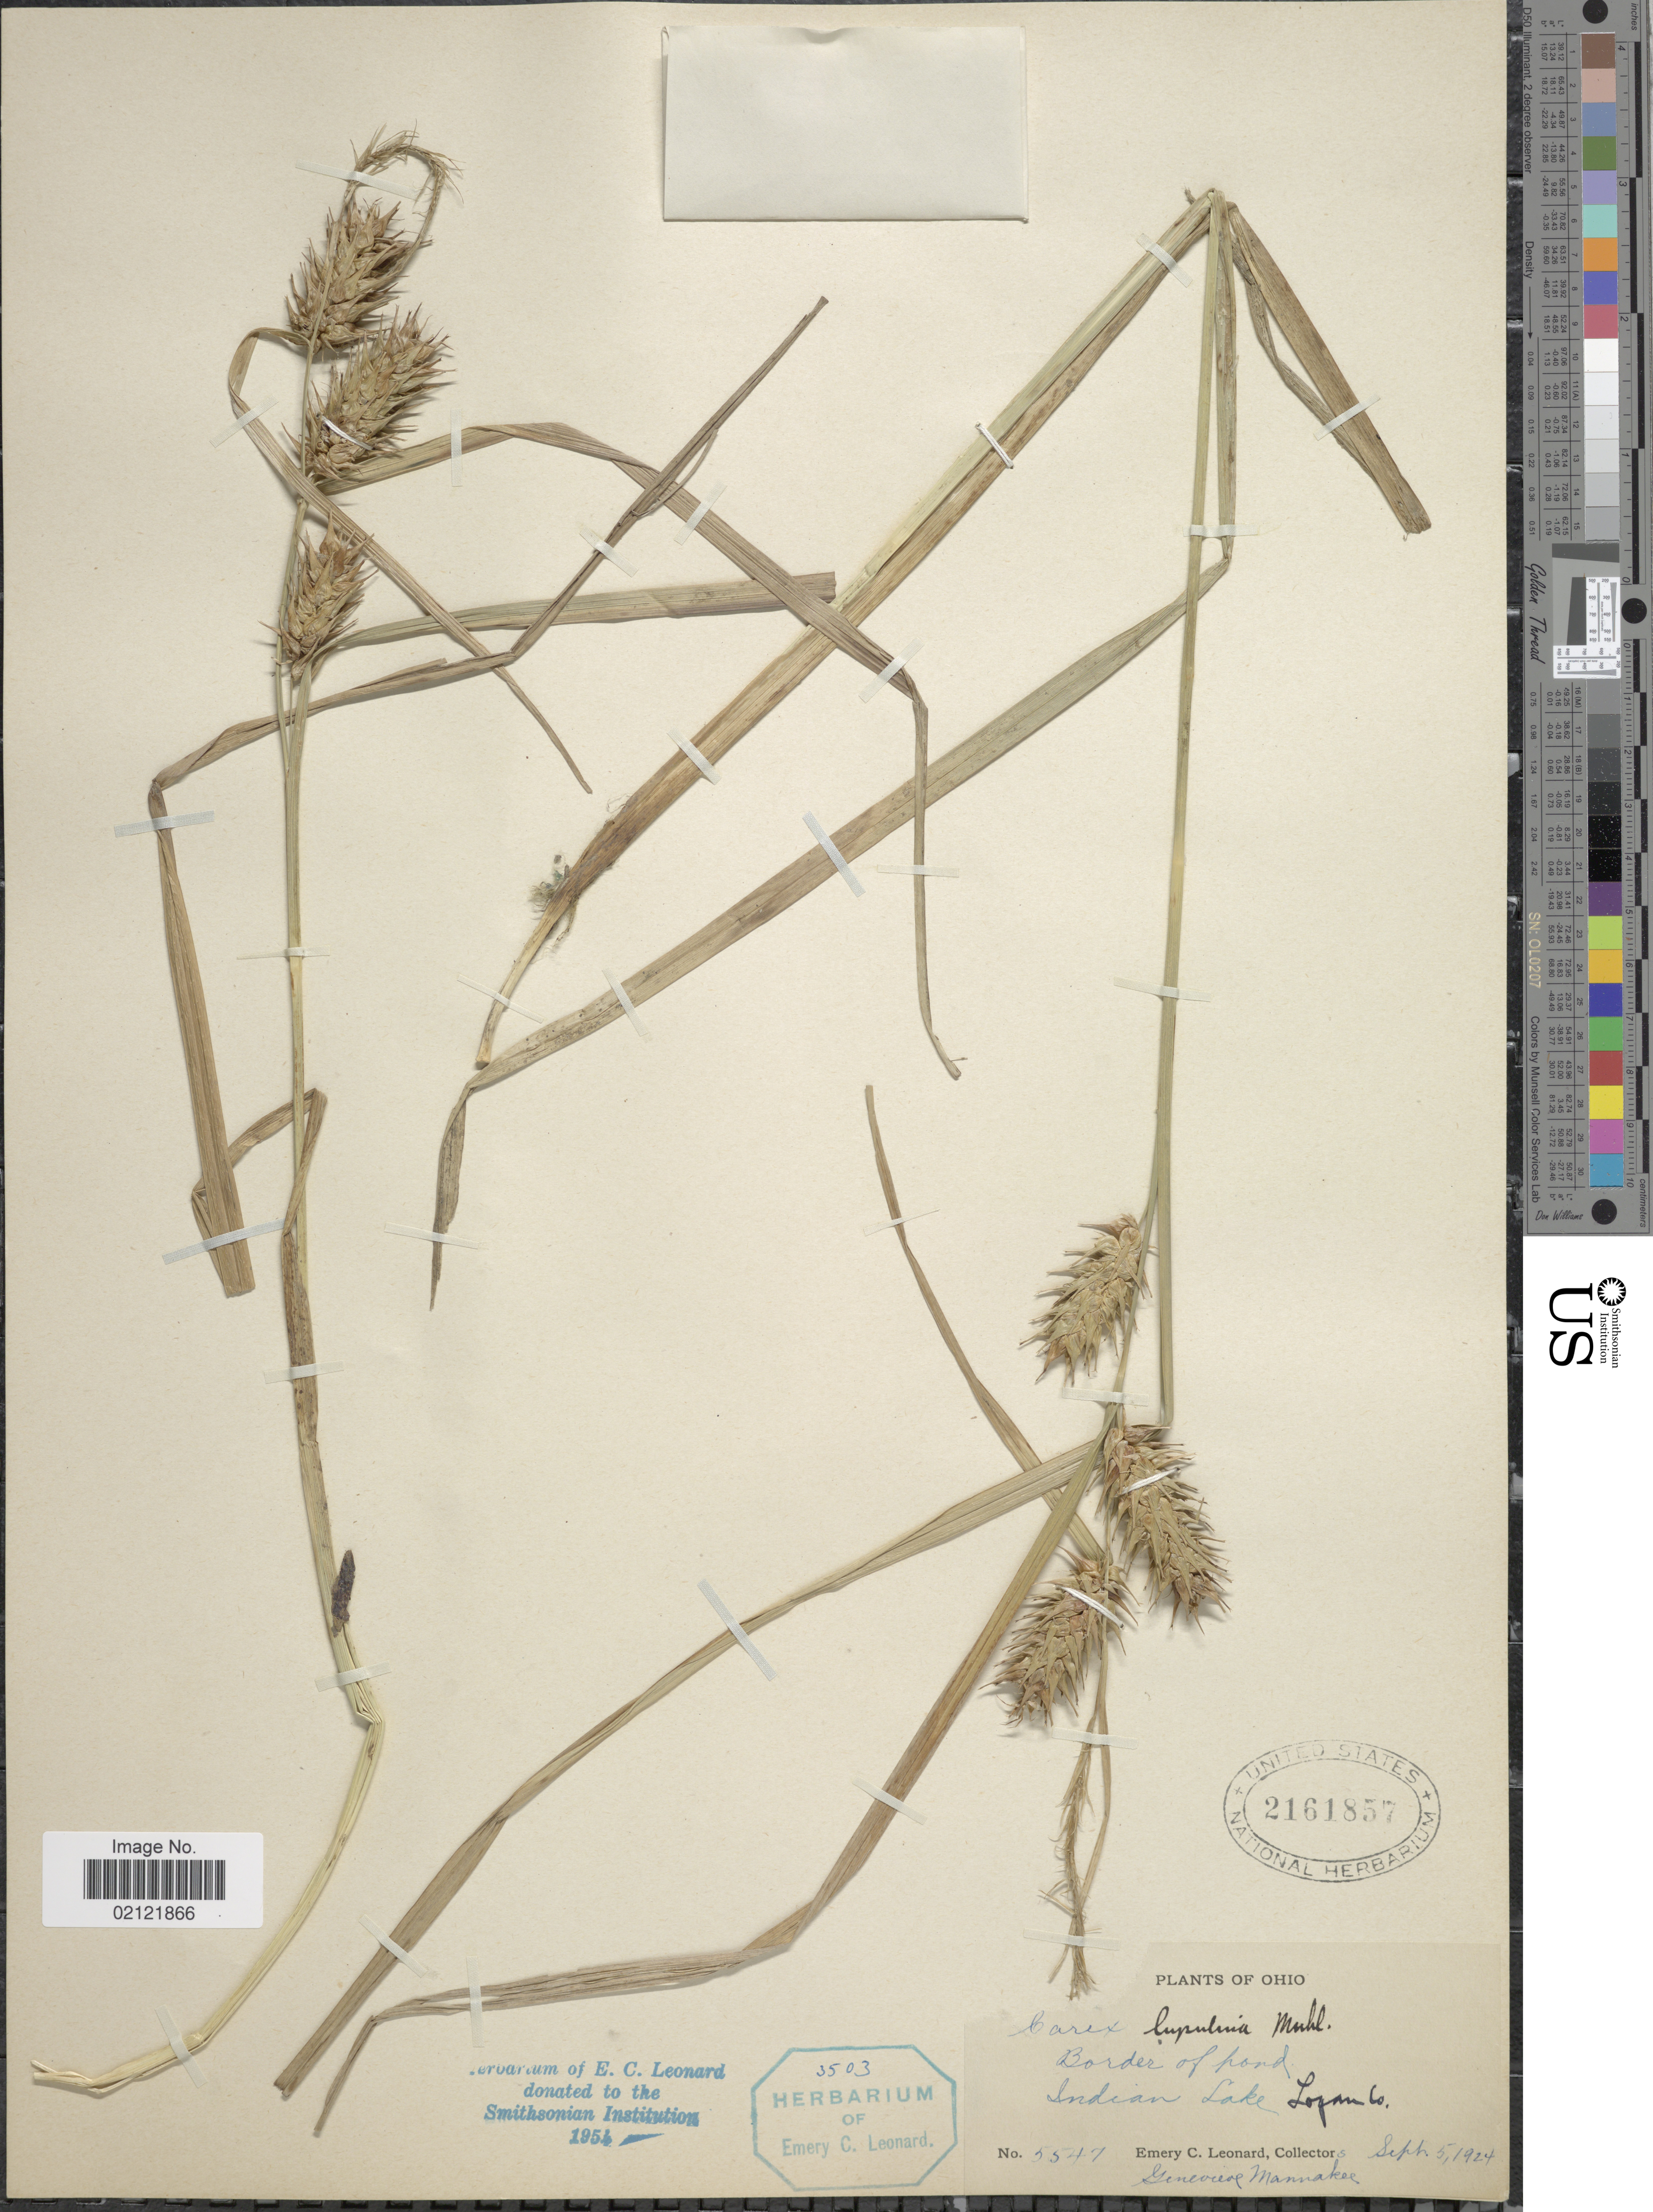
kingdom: Plantae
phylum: Tracheophyta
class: Liliopsida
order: Poales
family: Cyperaceae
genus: Carex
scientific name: Carex lupulina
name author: Muhl. ex Willd.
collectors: E. C. Leonard & G. Mannakee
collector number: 5547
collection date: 1924-09-05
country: United States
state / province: Ohio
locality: Border of pond. Indian Lake, Logan Co.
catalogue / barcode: US 2161857